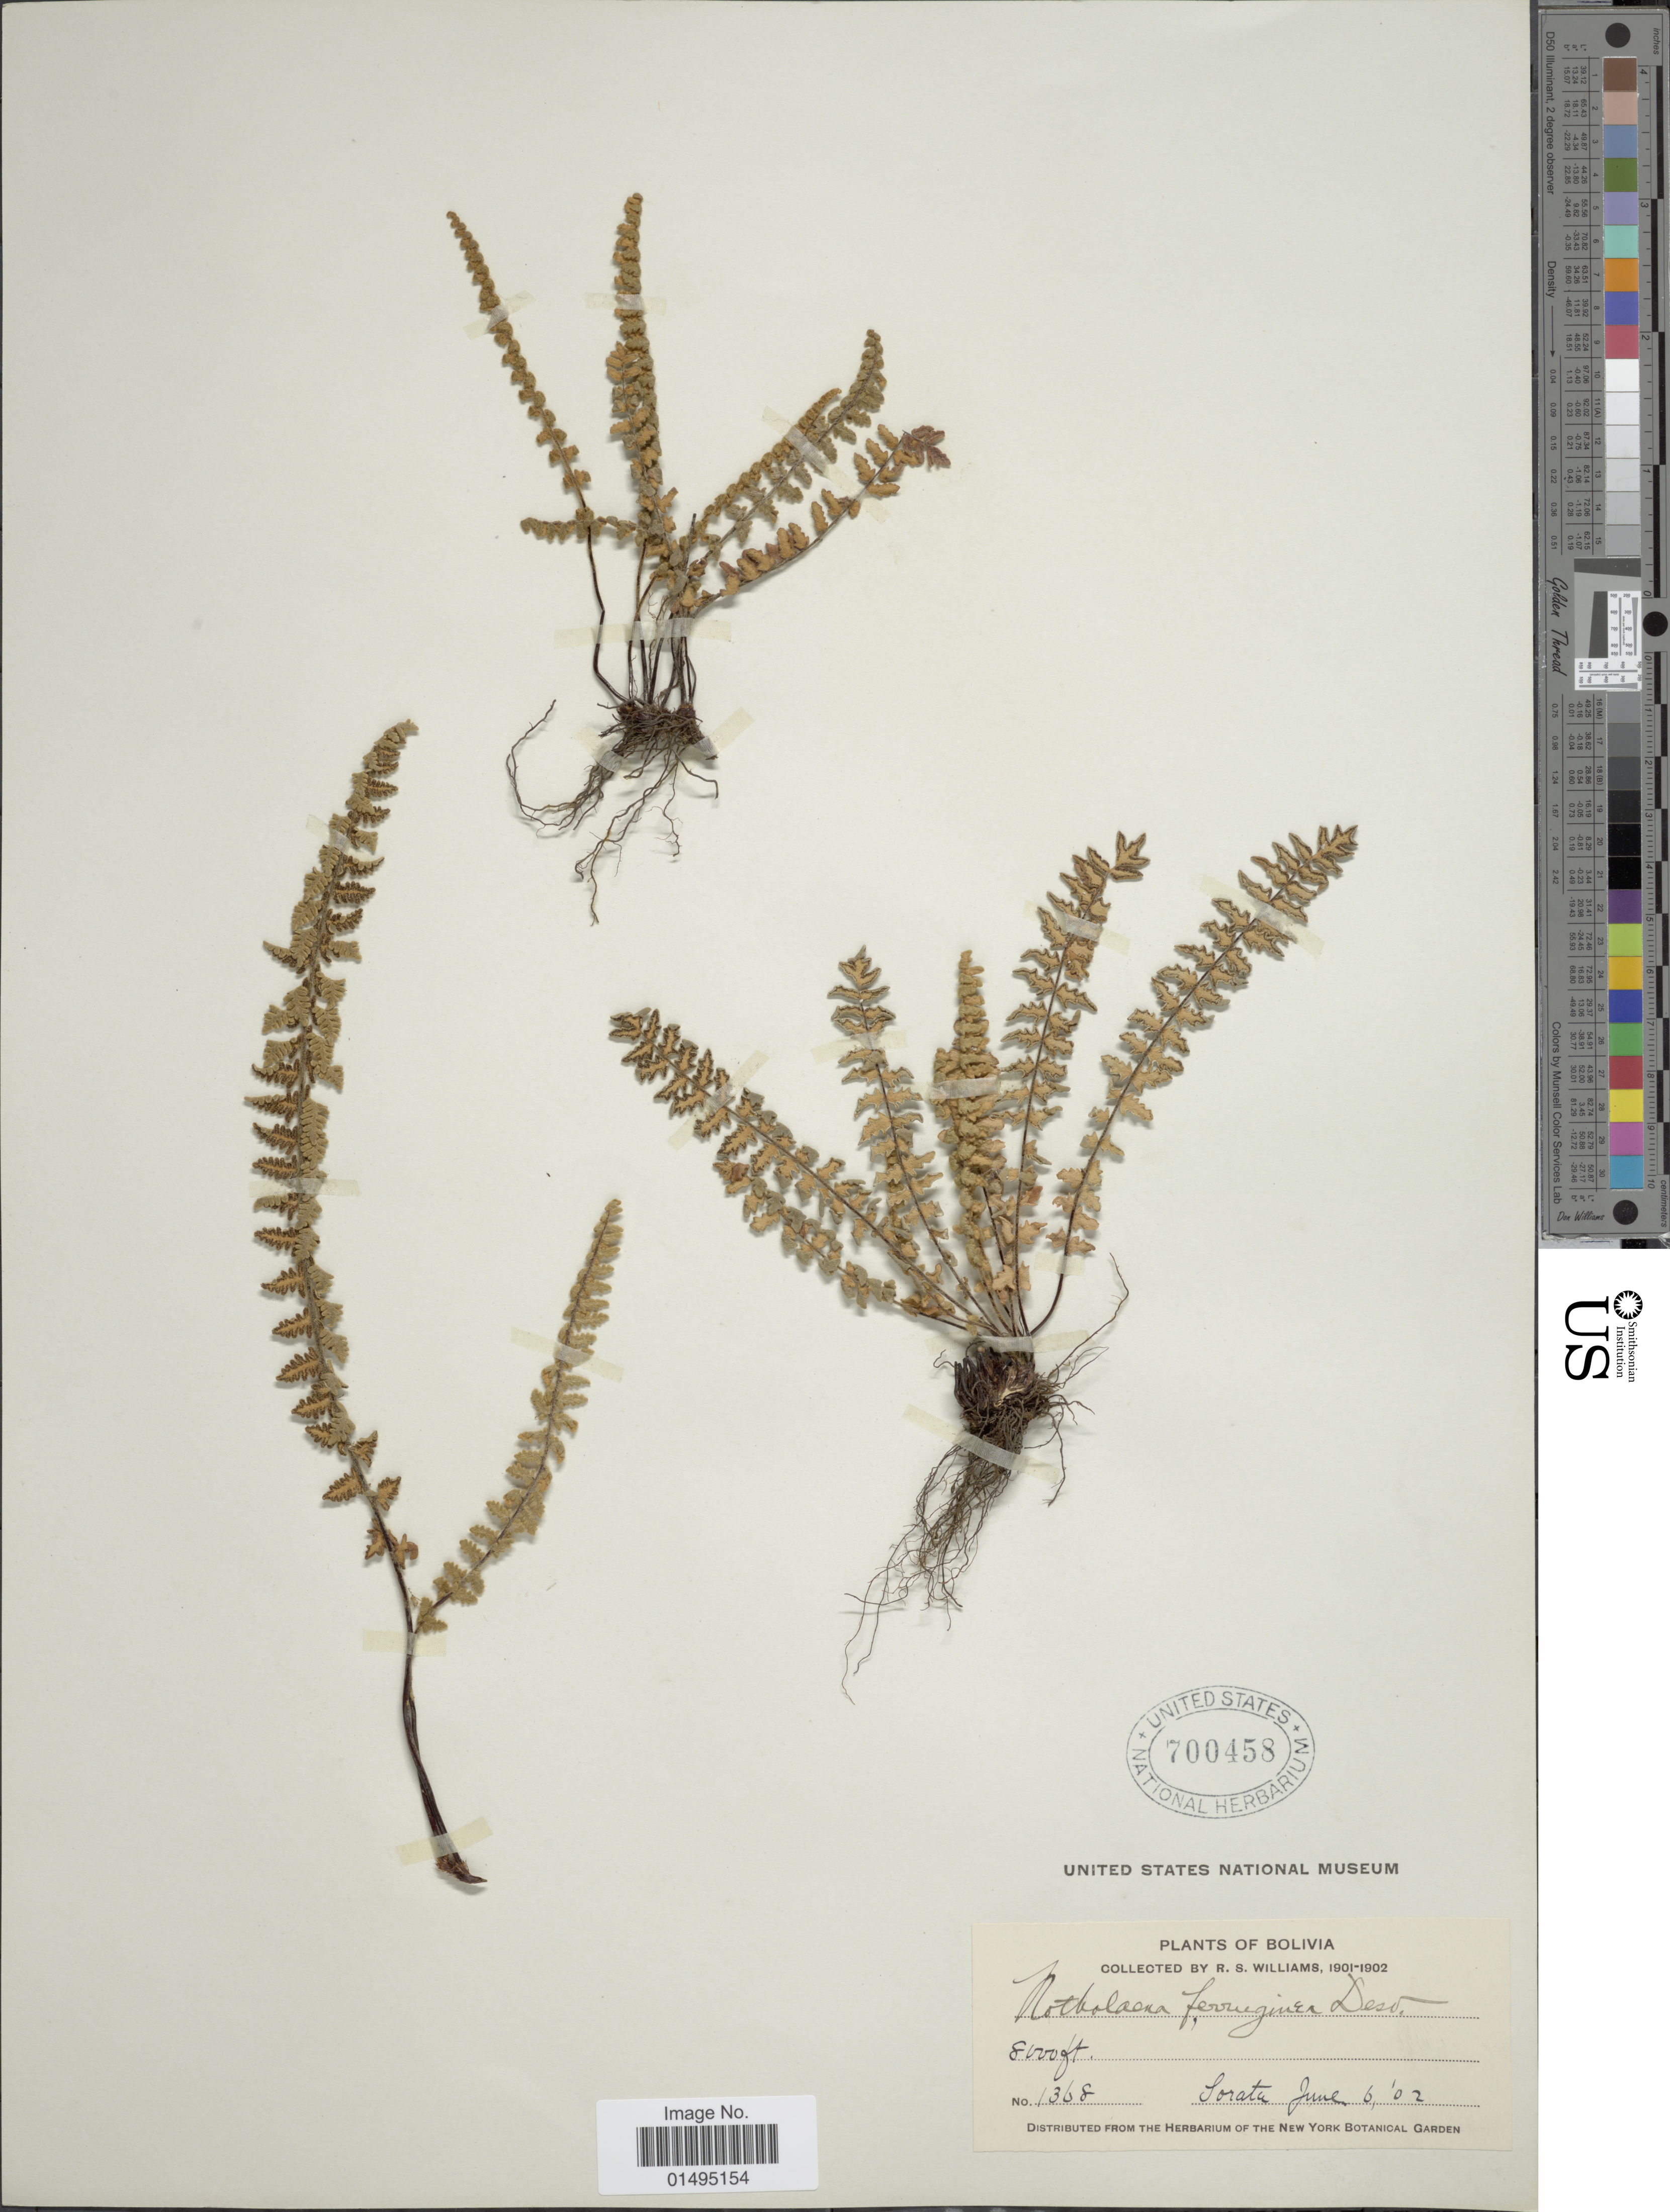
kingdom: Plantae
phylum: Tracheophyta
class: Polypodiopsida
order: Polypodiales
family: Pteridaceae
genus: Myriopteris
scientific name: Myriopteris aurea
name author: (Poir.) Grusz & Windham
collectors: R. S. Williams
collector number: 1368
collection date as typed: June 6, '02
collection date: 1902-06-06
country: Bolivia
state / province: La Páz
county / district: Larecaja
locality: Sorata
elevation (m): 2438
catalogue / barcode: US 700458